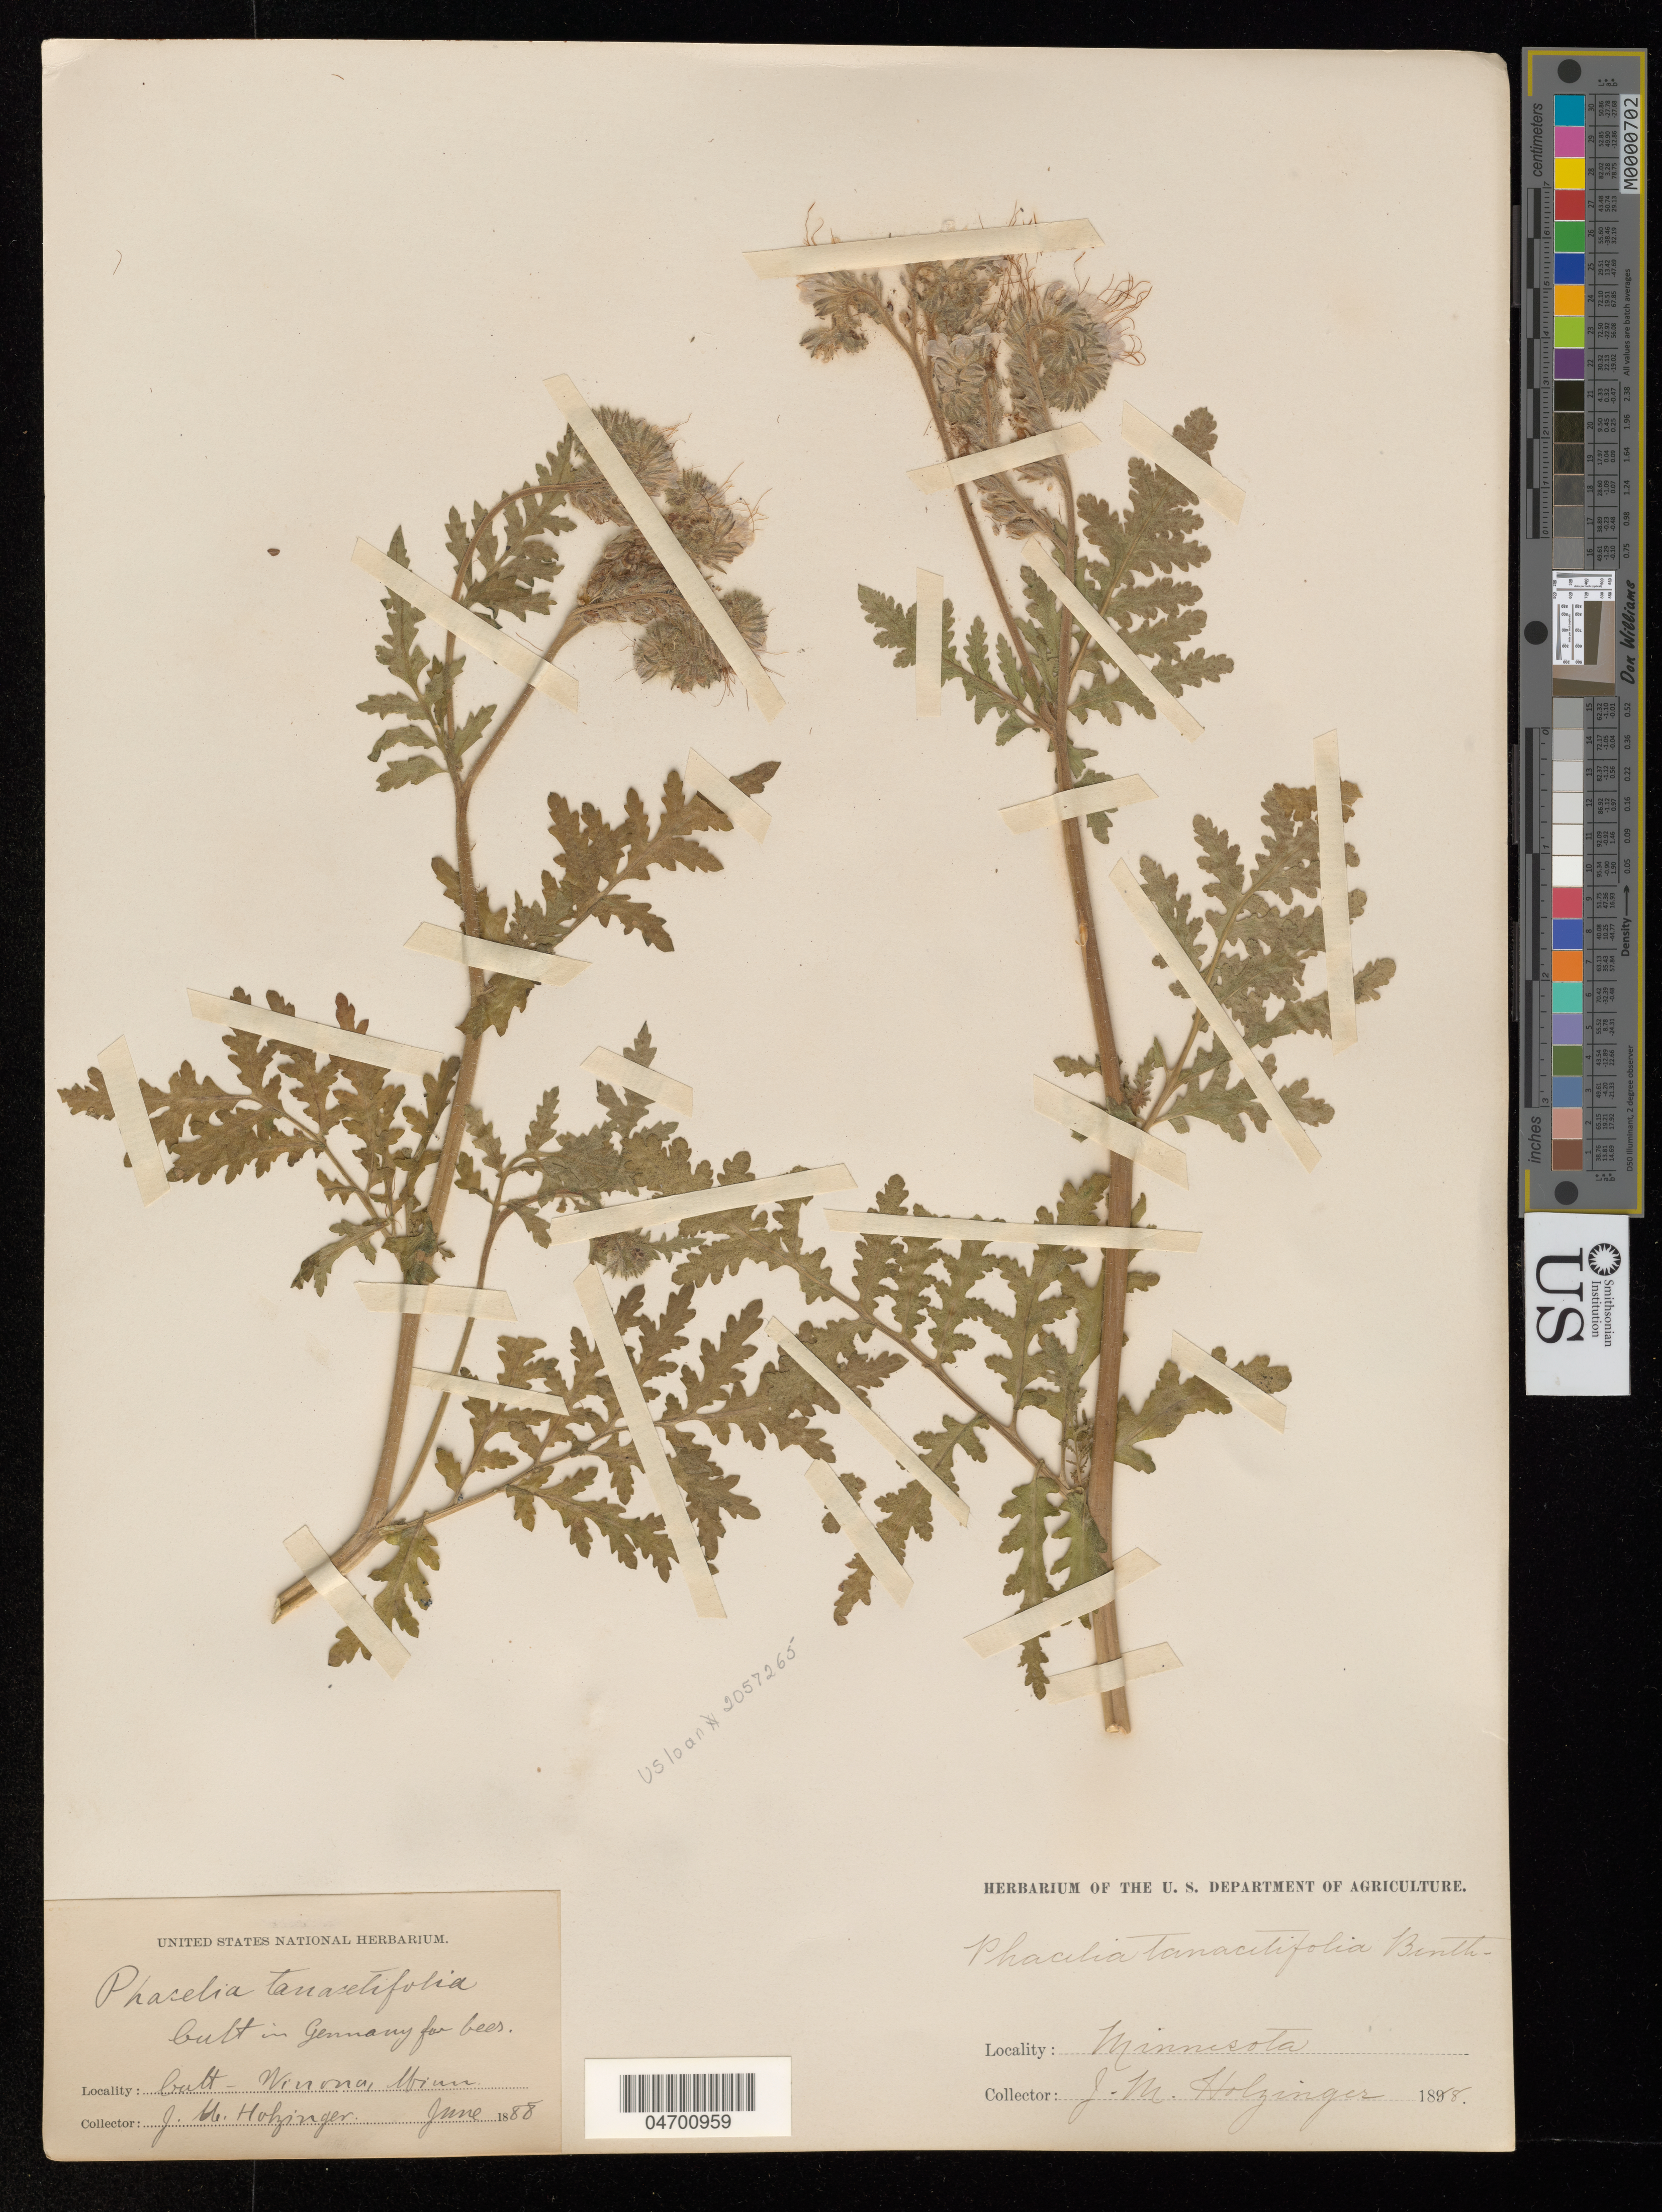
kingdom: Plantae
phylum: Tracheophyta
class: Magnoliopsida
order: Boraginales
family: Hydrophyllaceae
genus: Phacelia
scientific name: Phacelia tanacetifolia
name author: Benth.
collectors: J. M. Holzinger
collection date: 1888-06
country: United States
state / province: Minnesota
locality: Winona.